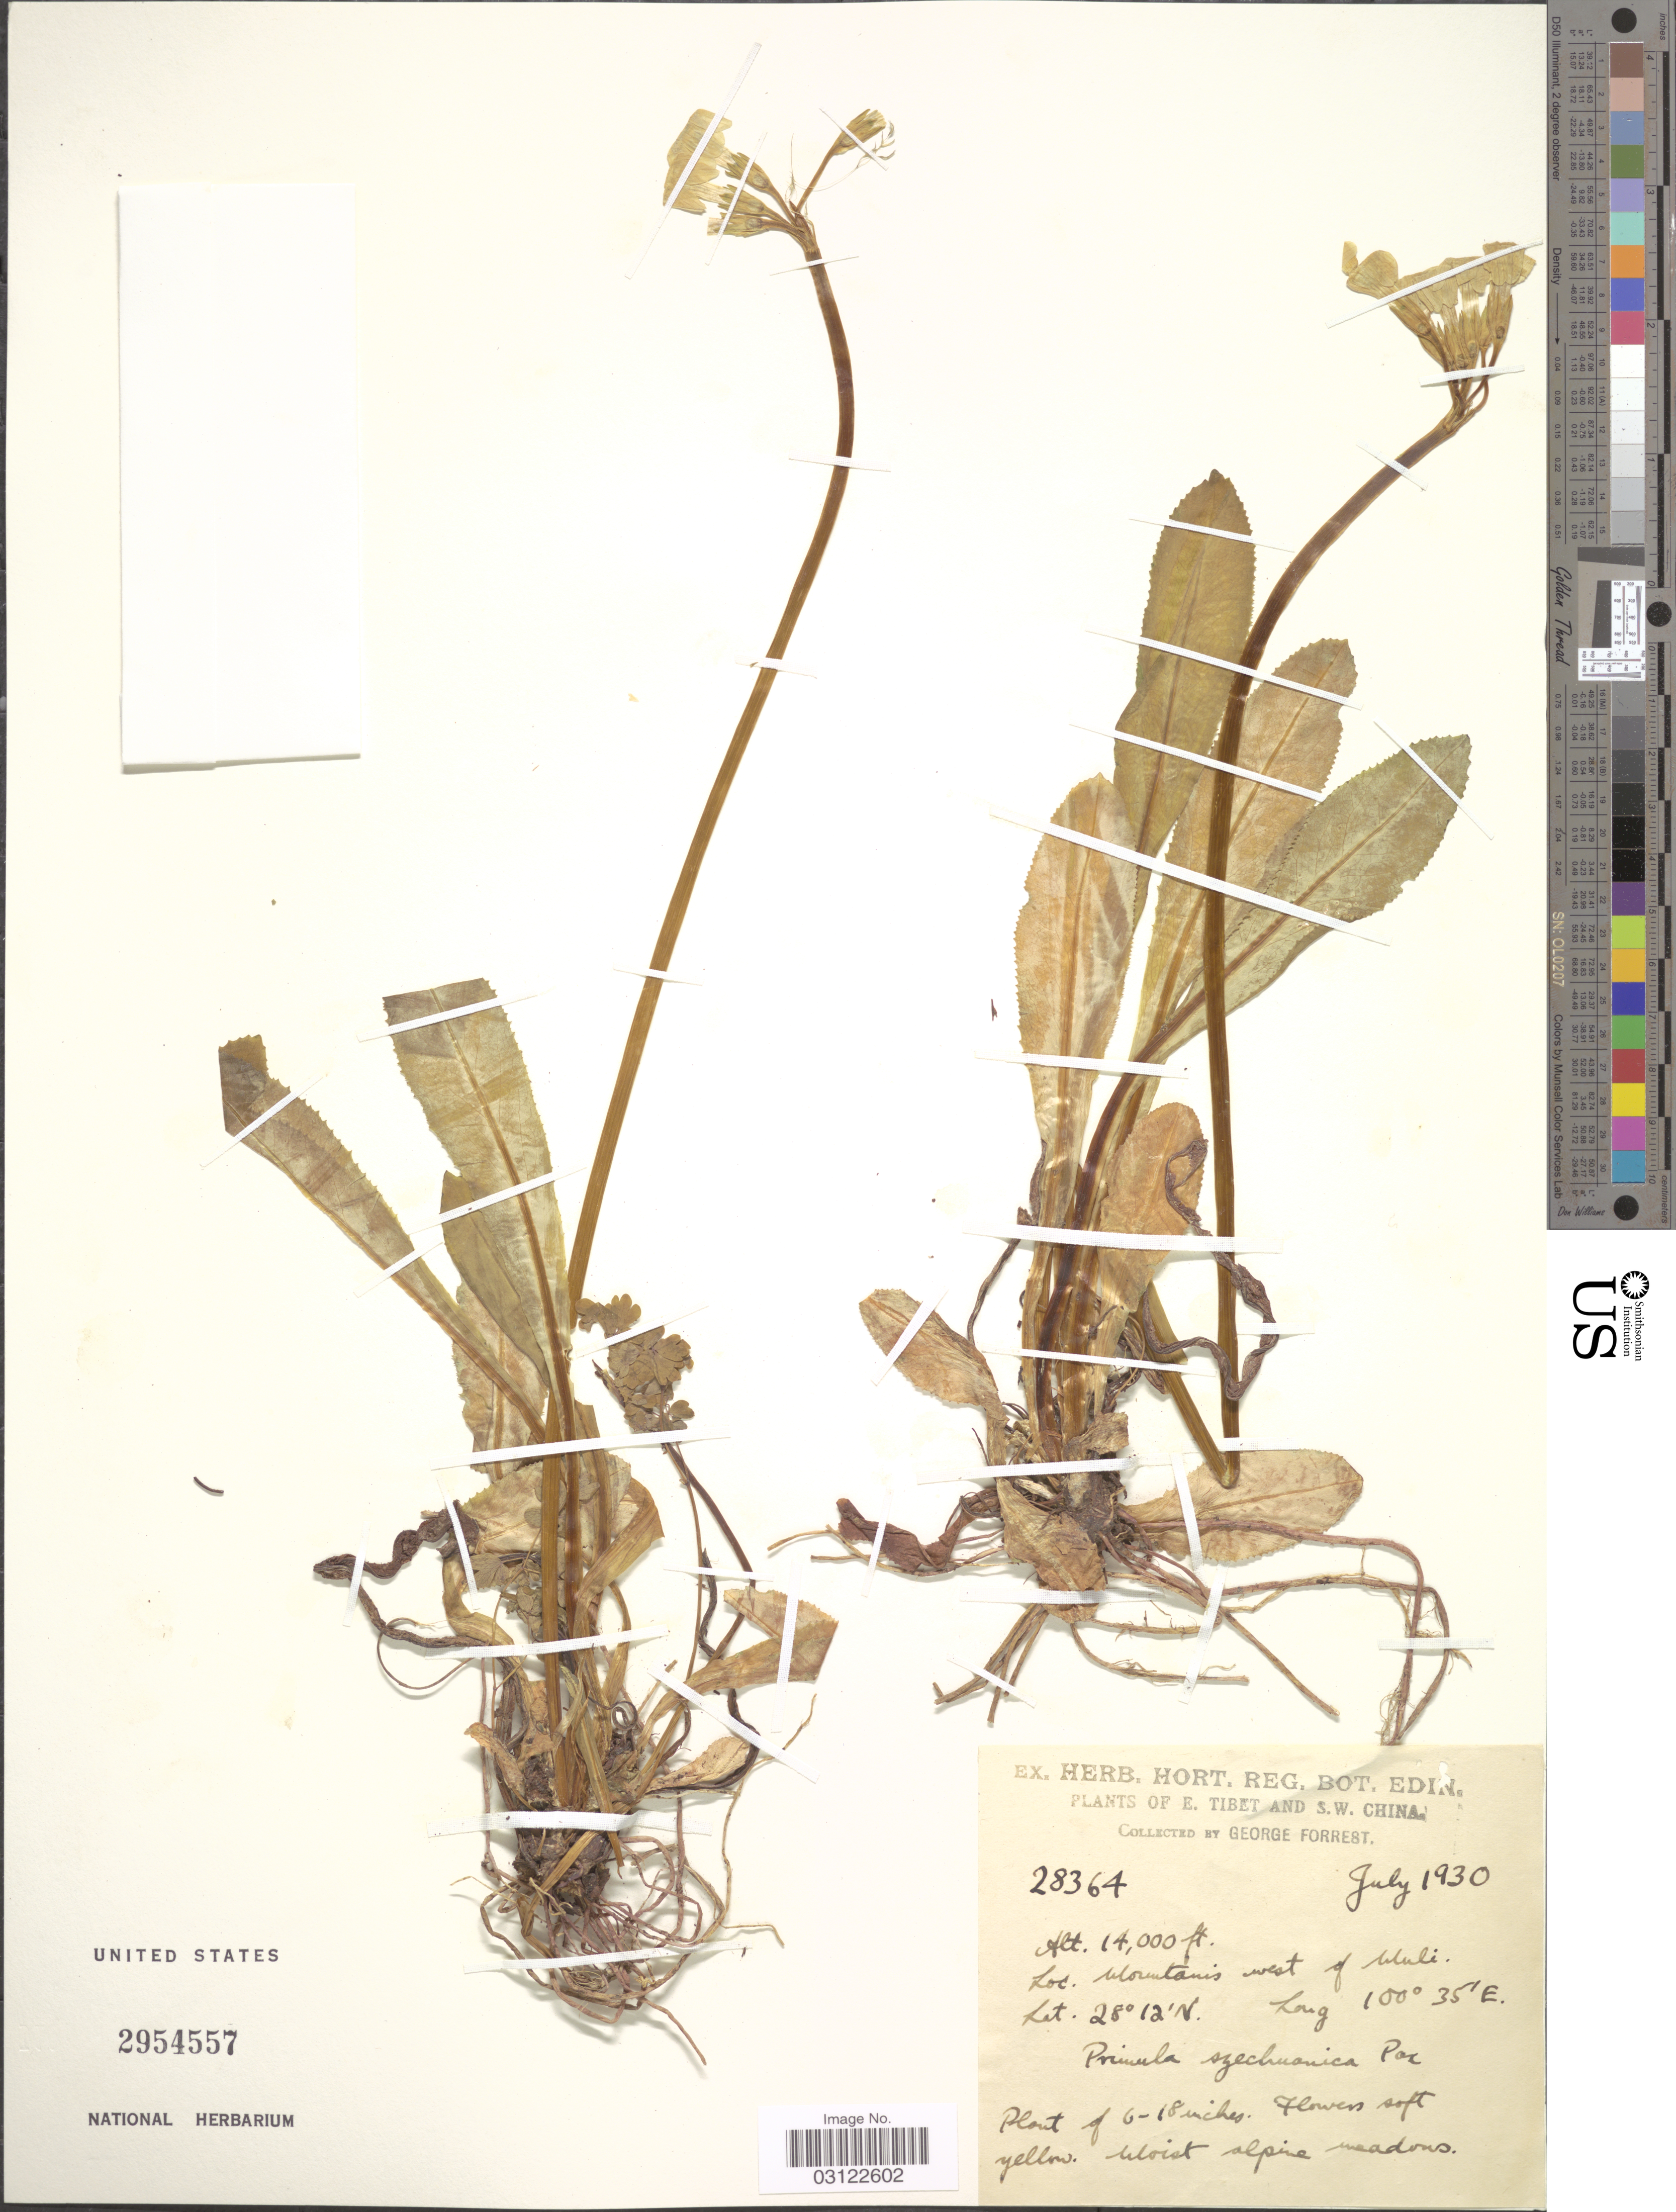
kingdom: Plantae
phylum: Tracheophyta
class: Magnoliopsida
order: Ericales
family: Primulaceae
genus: Primula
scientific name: Primula szechuanica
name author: Pax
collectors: G. Forrest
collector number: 28364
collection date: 1930-07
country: China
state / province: Xizang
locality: E. Tibet and S.W. China. Mountains west of Muli.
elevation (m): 4267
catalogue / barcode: US 2954557